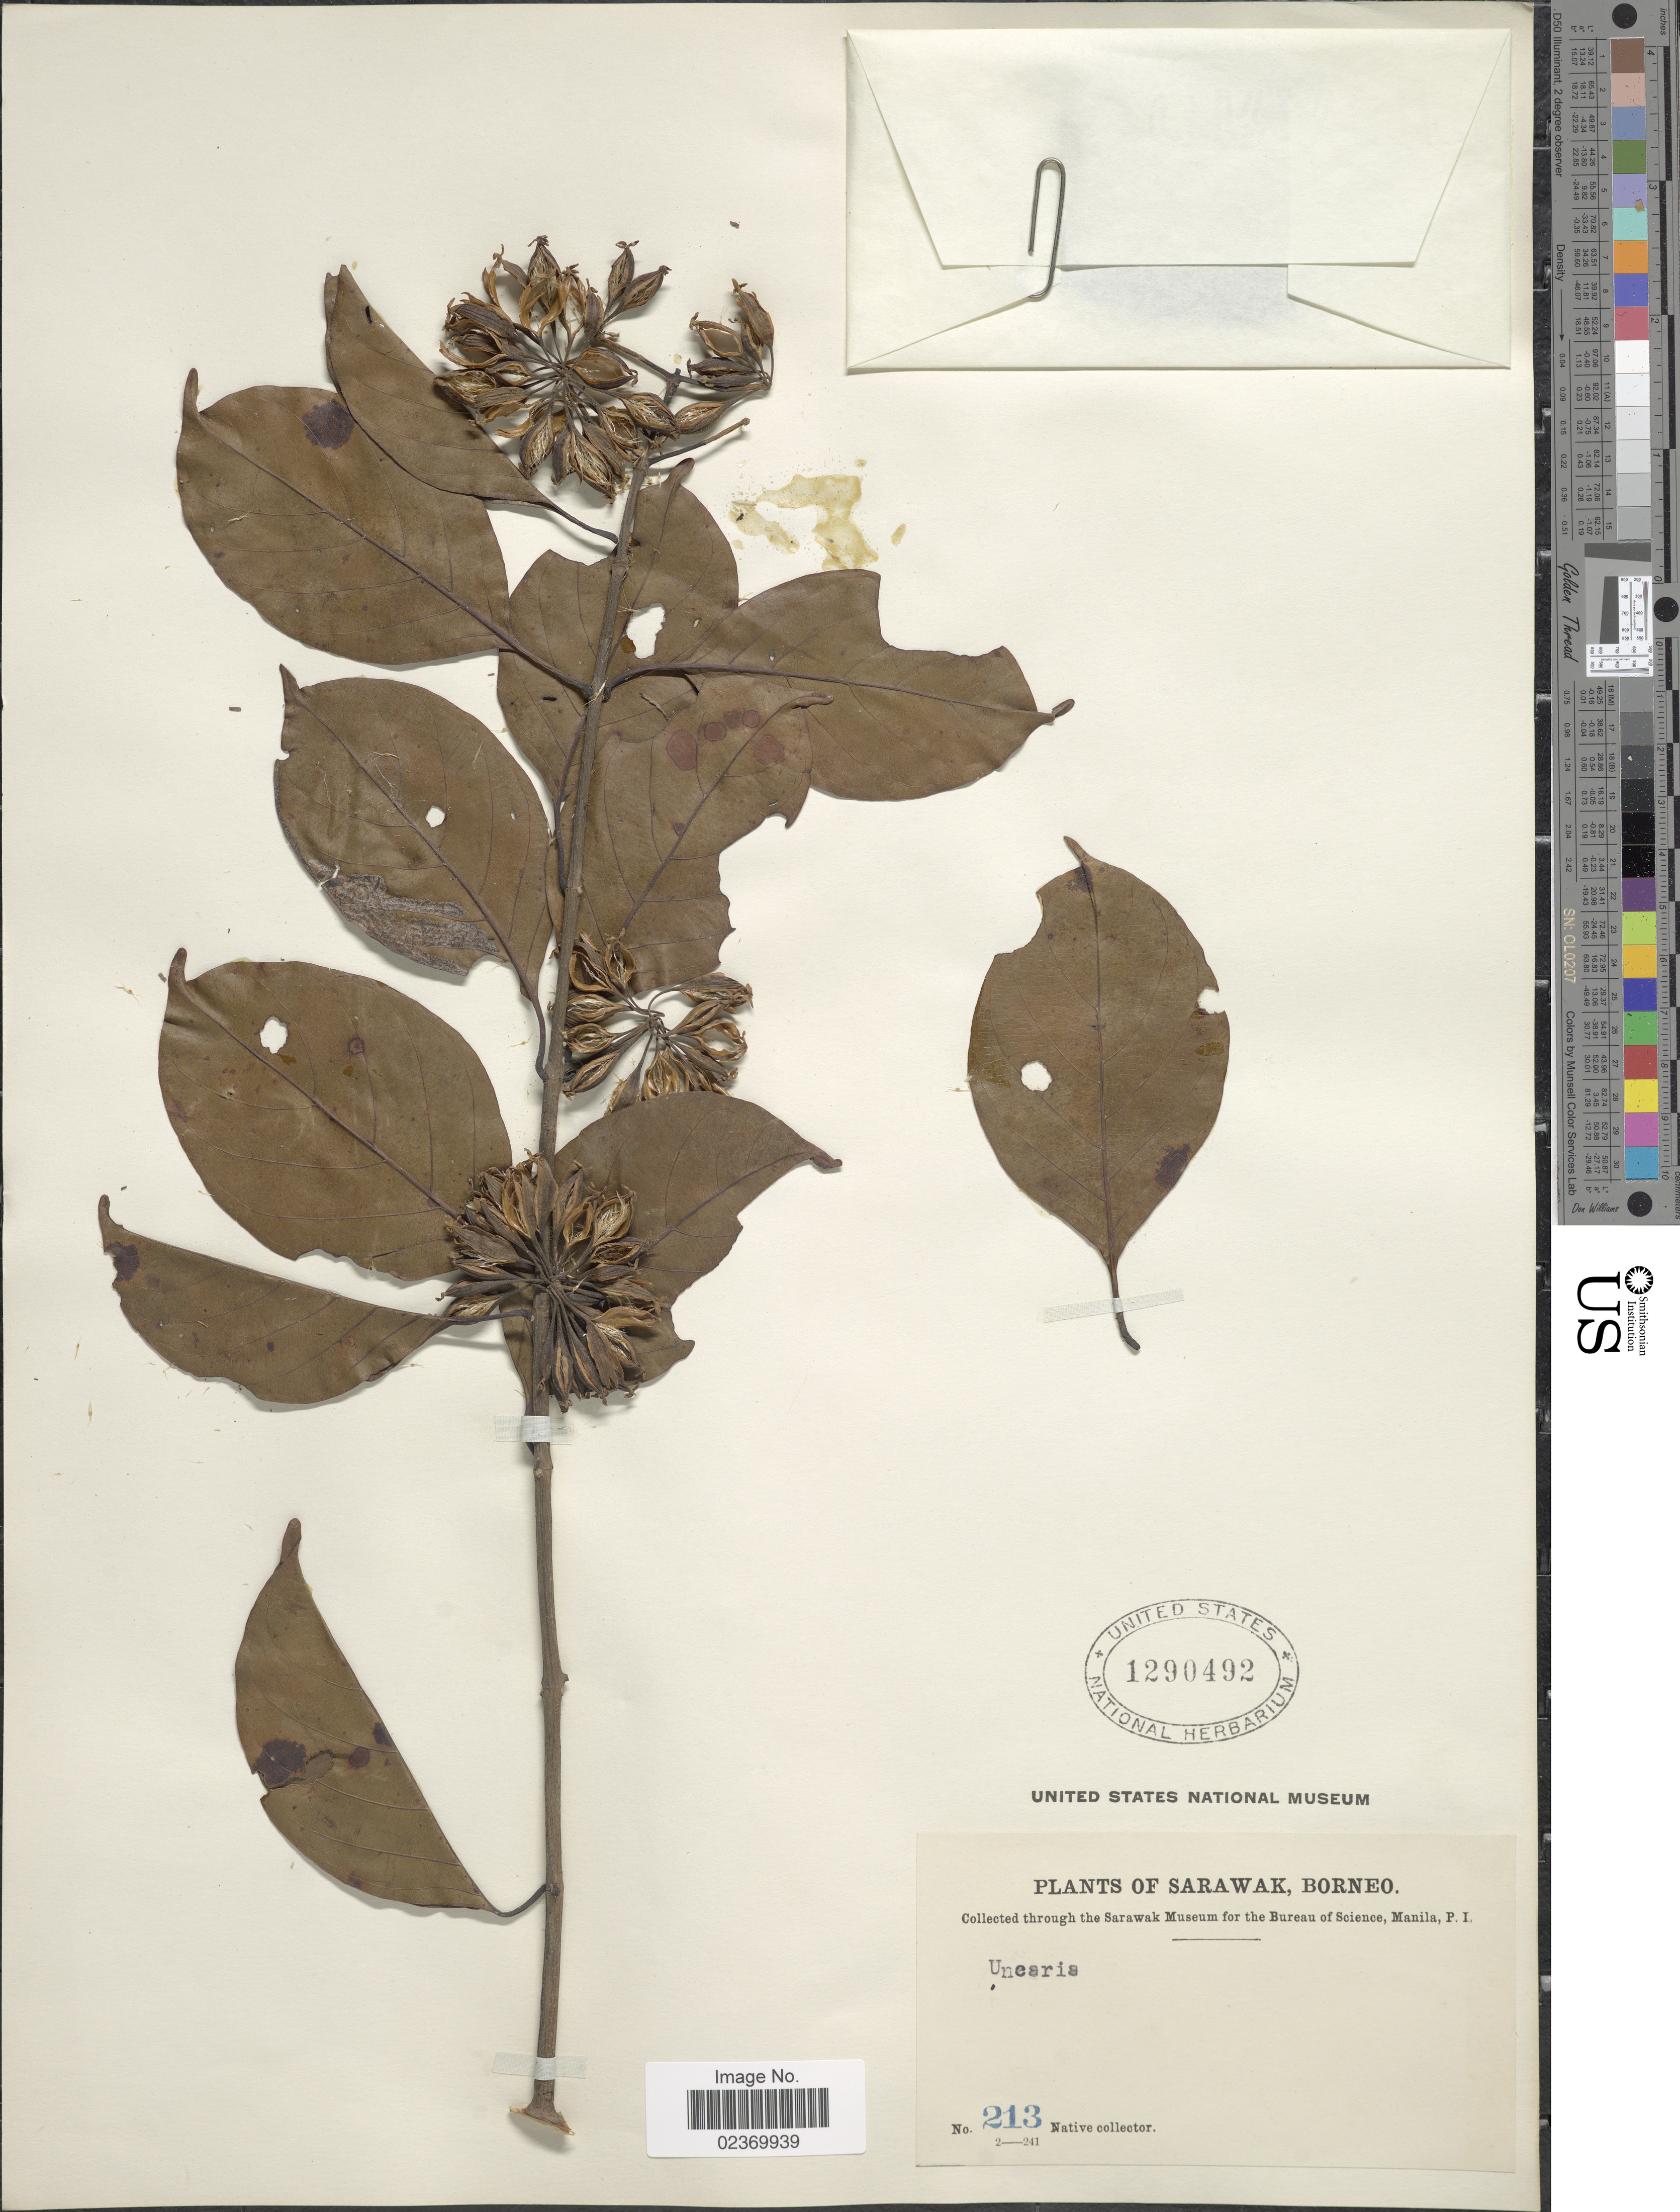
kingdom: Plantae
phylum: Tracheophyta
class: Magnoliopsida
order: Gentianales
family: Rubiaceae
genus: Uncaria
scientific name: Uncaria sp.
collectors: Native collector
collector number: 213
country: Malaysia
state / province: Sarawak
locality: Borneo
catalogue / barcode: US 1290492